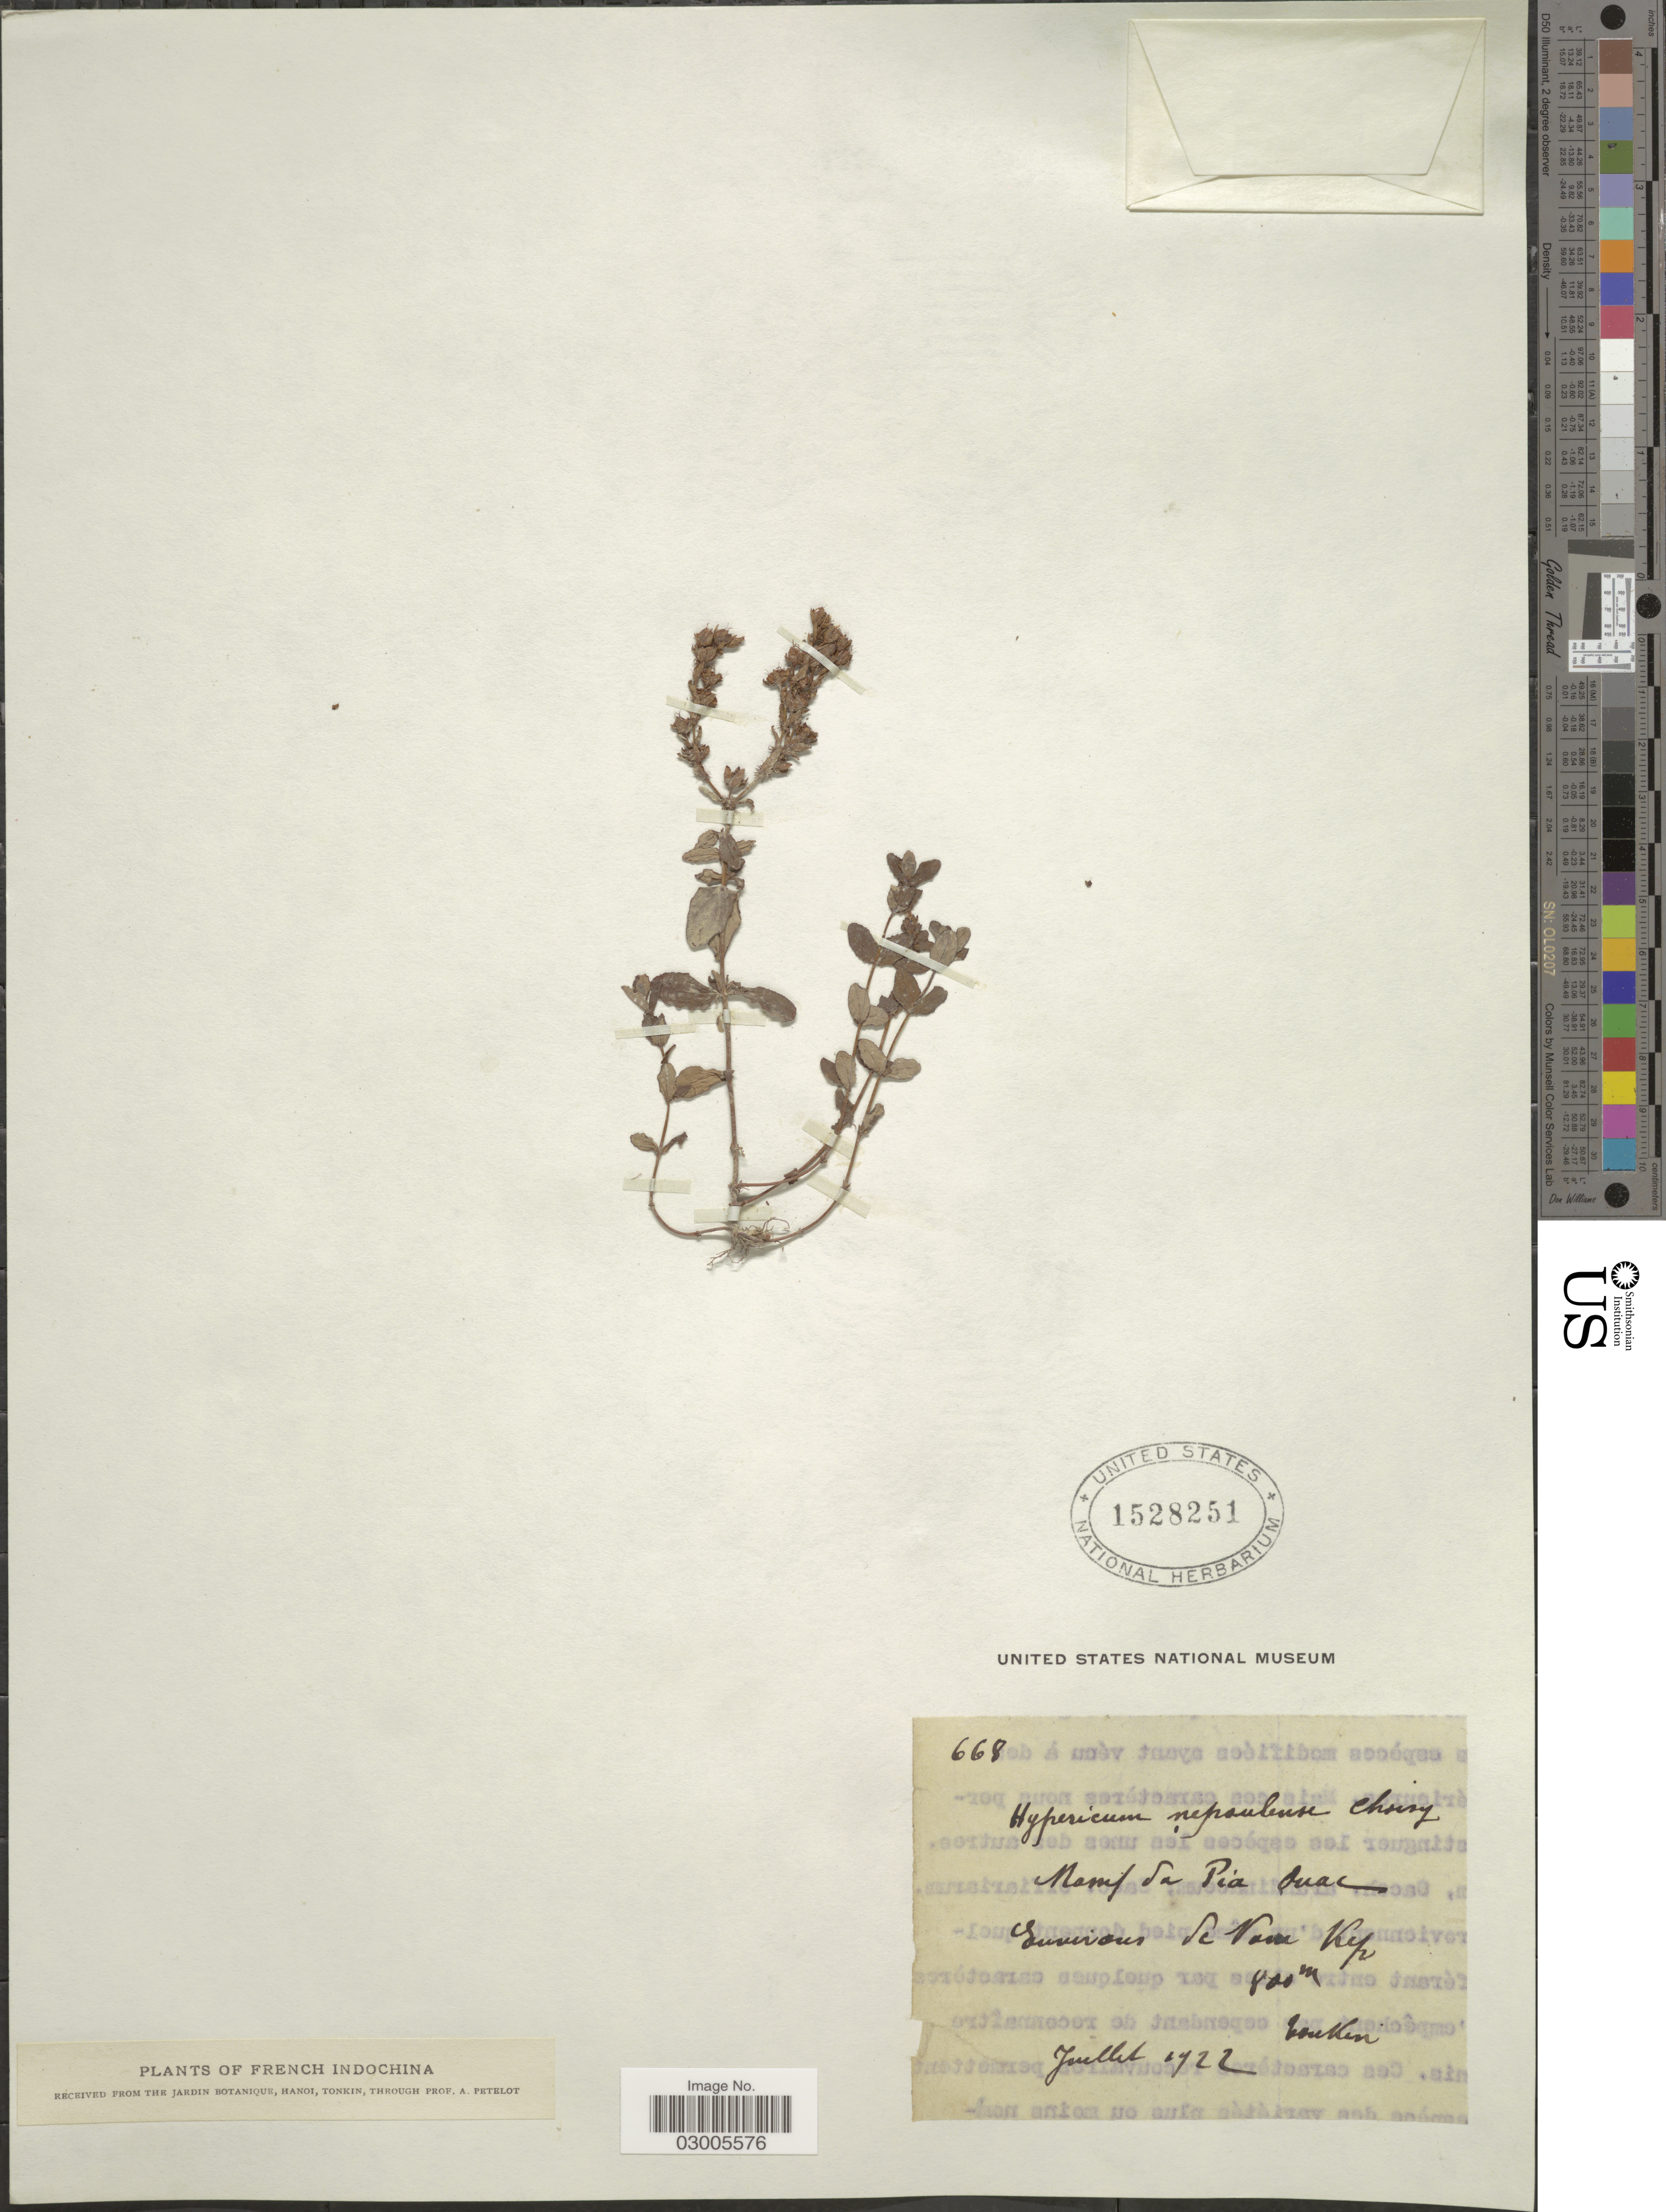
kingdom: Plantae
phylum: Tracheophyta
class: Magnoliopsida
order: Malpighiales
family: Hypericaceae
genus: Hypericum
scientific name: Hypericum wightianum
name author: Wall. ex Wight & Arn.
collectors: A. Petelot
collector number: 668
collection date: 1922-07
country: Vietnam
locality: Tonkin. Namf du Pia duac. Environs de Nam [interpreted] Kep. French Indochina.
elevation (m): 800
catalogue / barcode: US 1528251